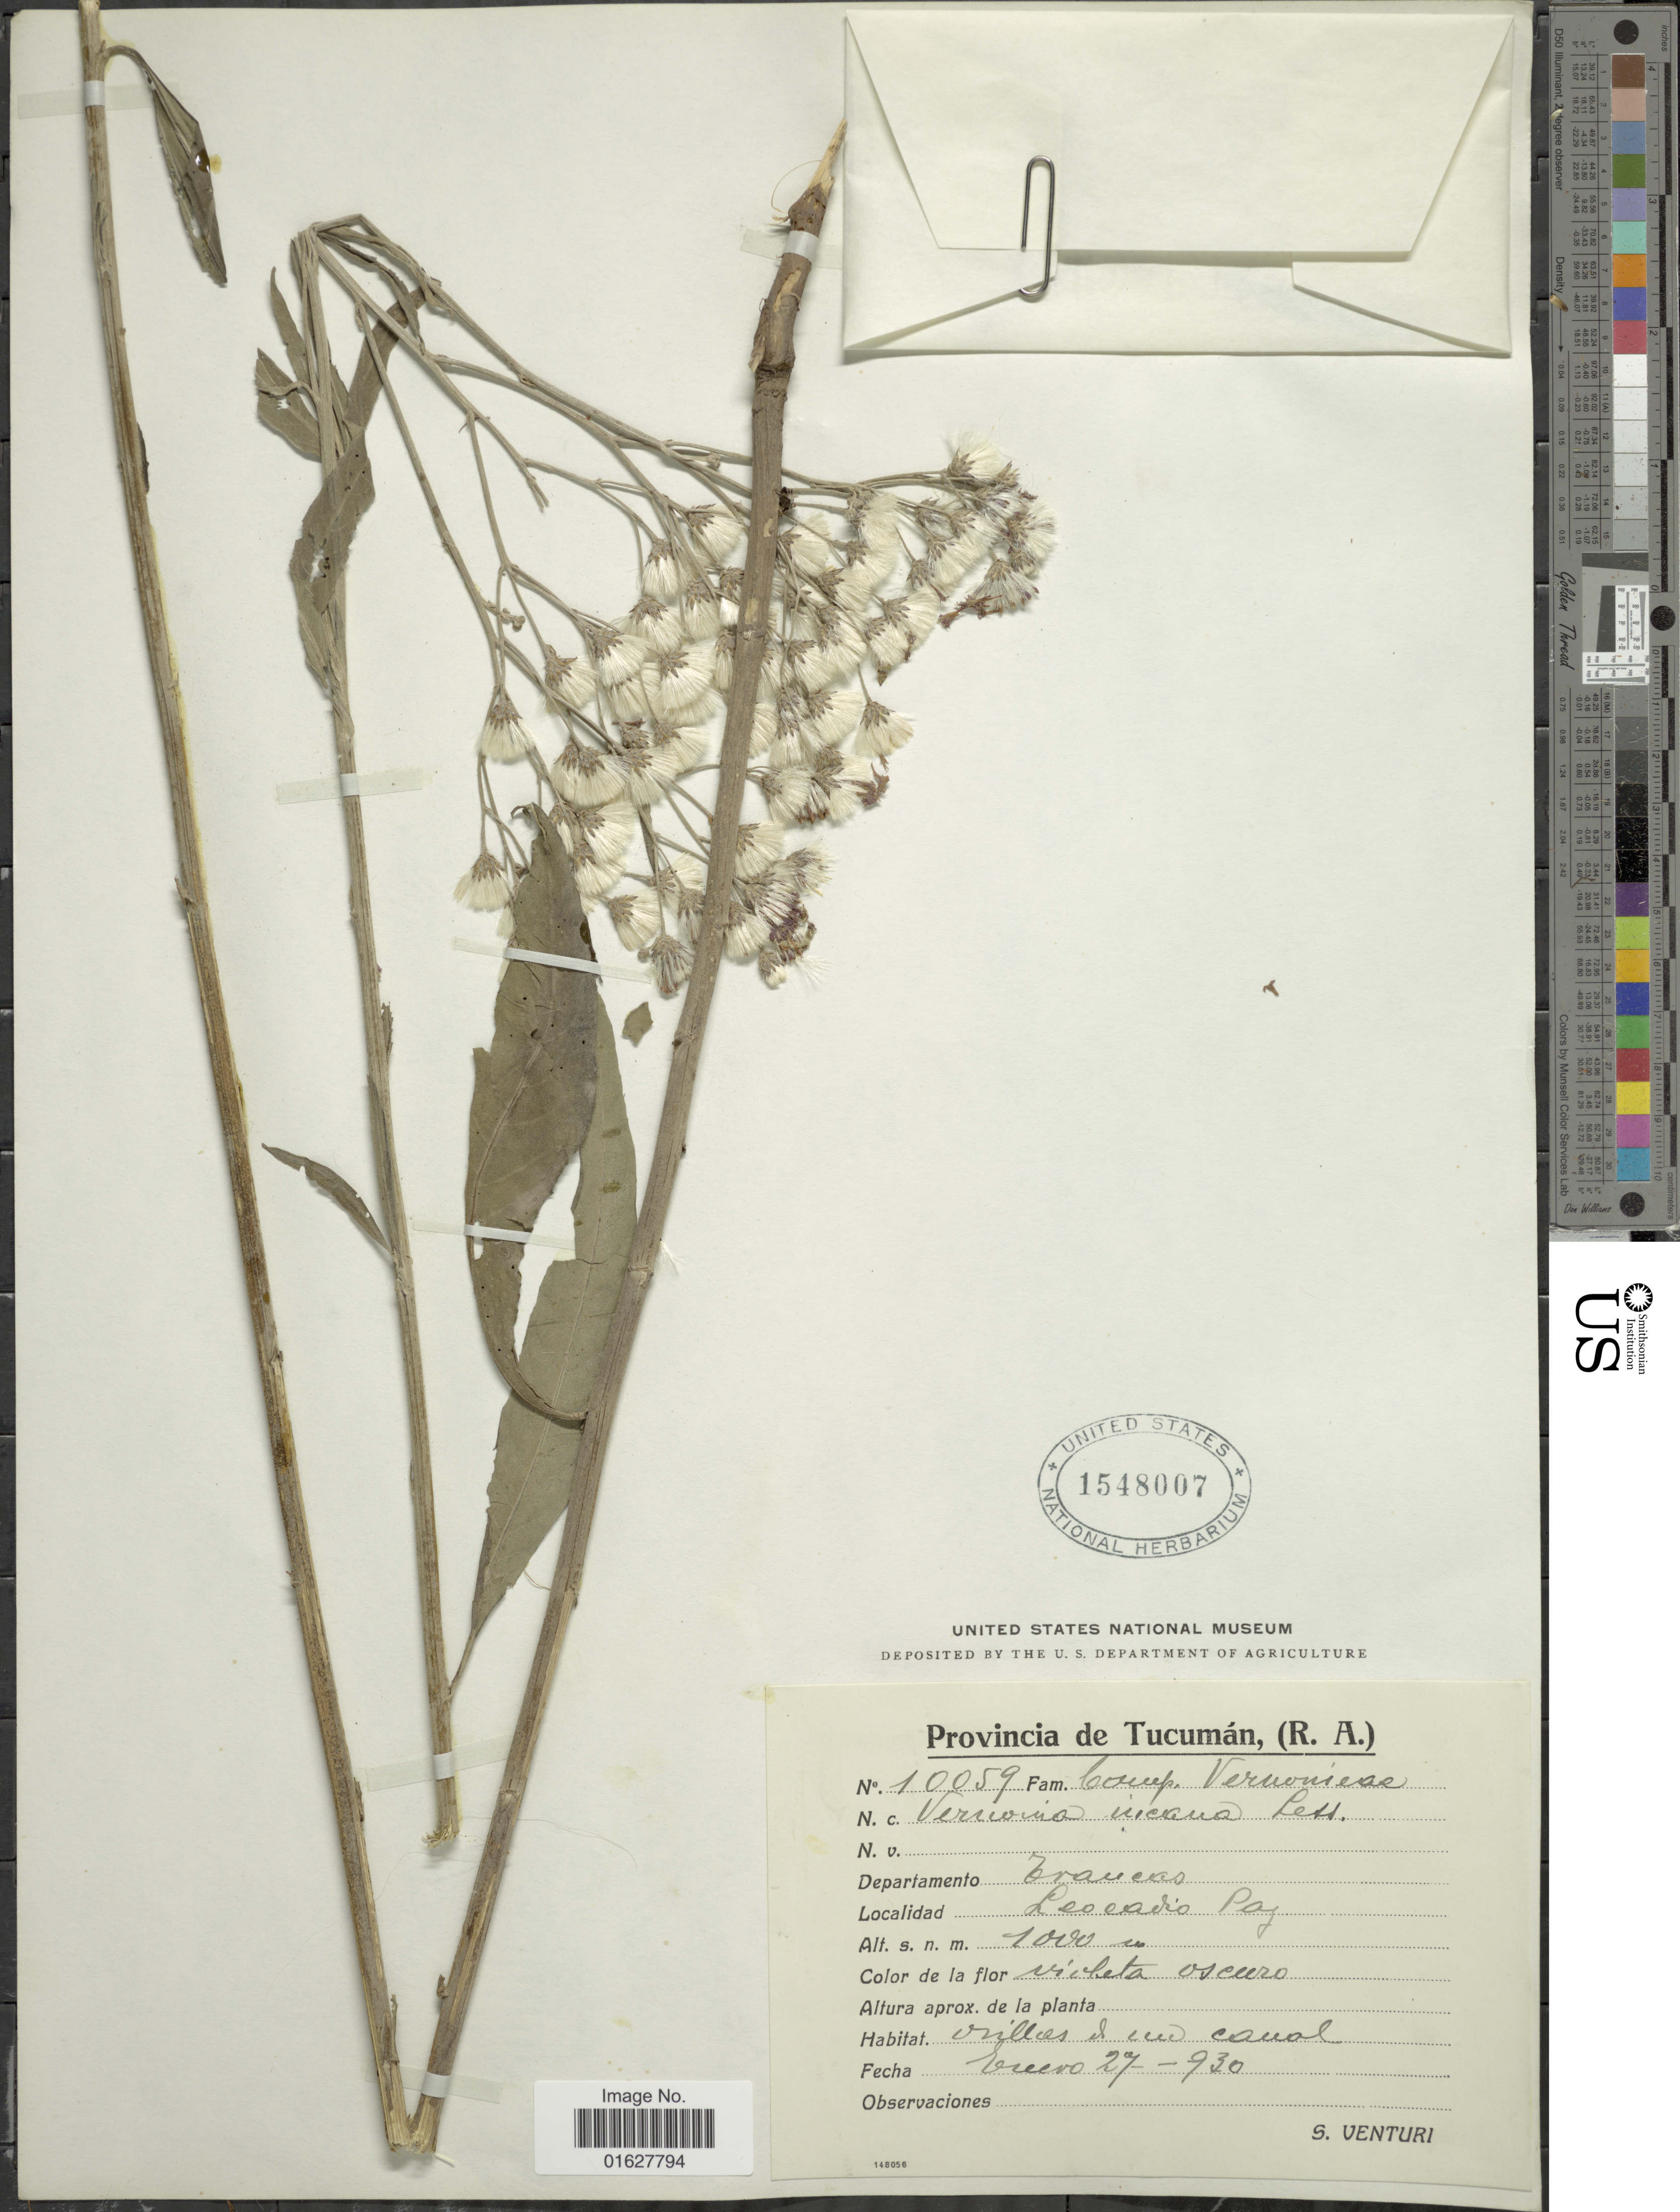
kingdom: Plantae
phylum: Tracheophyta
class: Magnoliopsida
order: Asterales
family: Asteraceae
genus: Vernonia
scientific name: Vernonia incana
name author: Less.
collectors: S. Venturi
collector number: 10059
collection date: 1930-01-27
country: Argentina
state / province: Tucumán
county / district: Trancas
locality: Leocadio Paz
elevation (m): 1000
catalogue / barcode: US 1548007